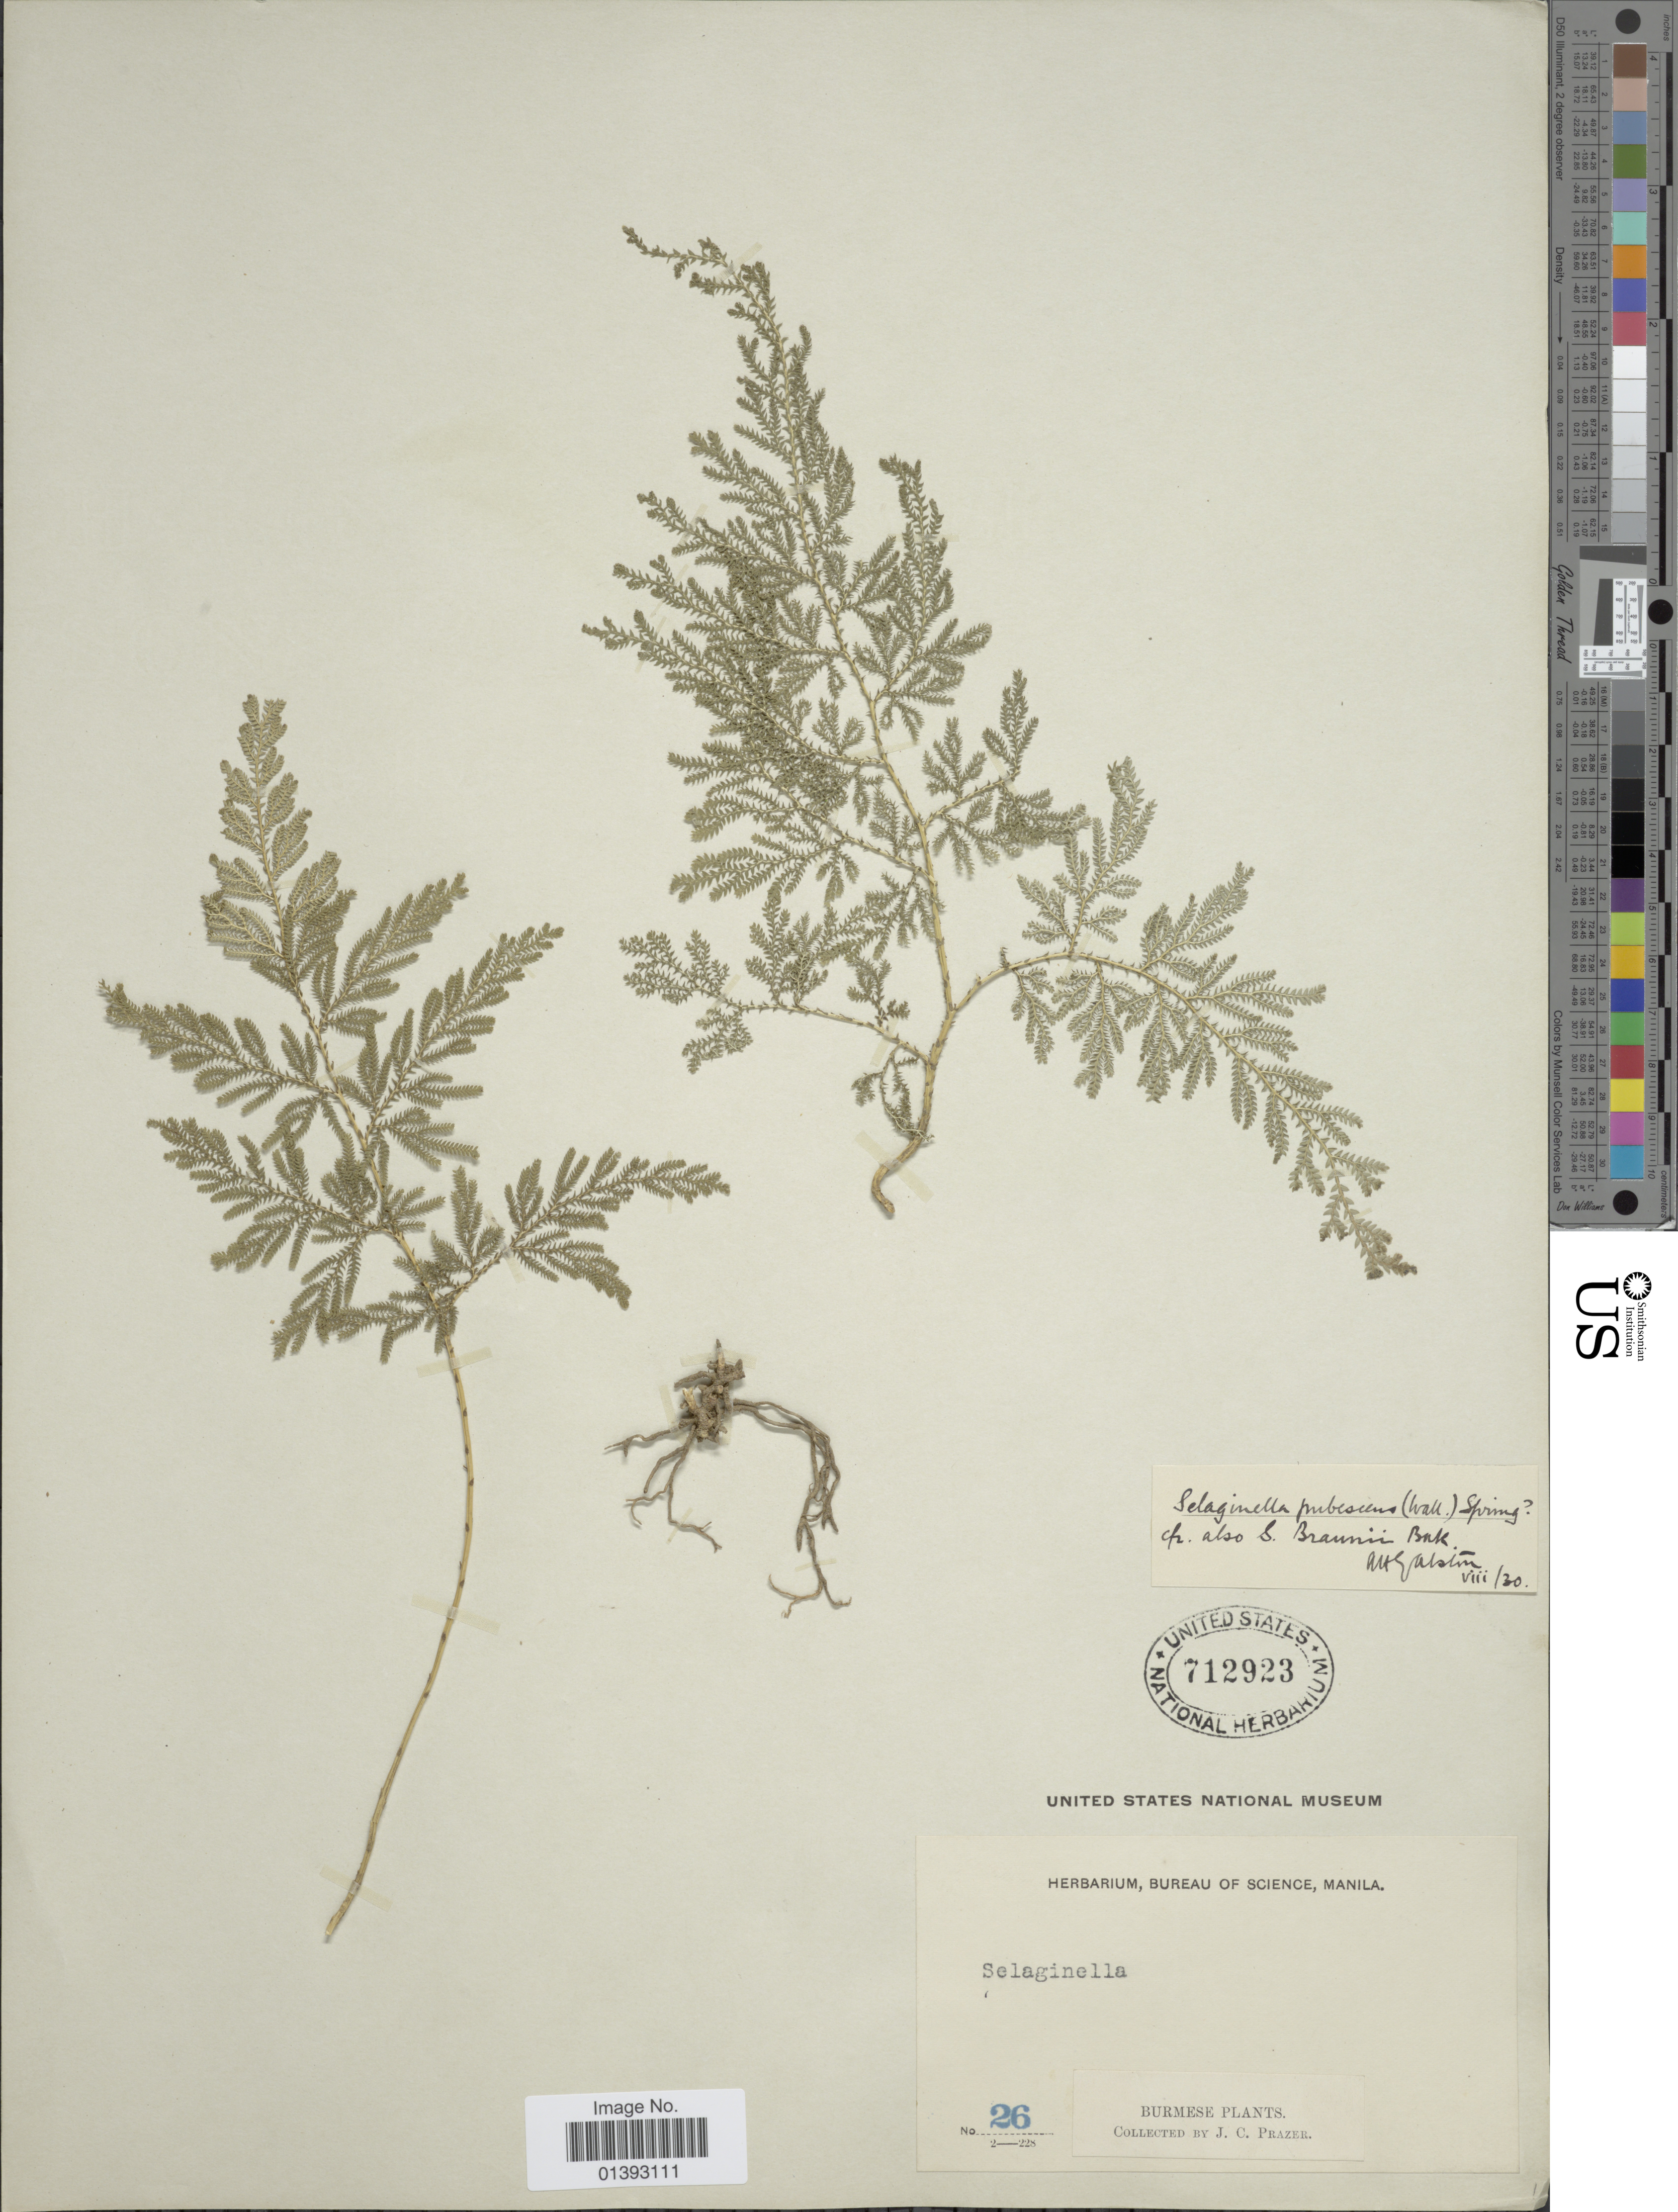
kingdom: Plantae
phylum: Tracheophyta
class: Lycopodiopsida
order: Selaginellales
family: Selaginellaceae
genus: Selaginella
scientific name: Selaginella pubescens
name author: (Wall. ex Hook. & Grev.) Spring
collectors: J. Prazer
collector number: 26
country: Myanmar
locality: Burmese plants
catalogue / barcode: US 712923